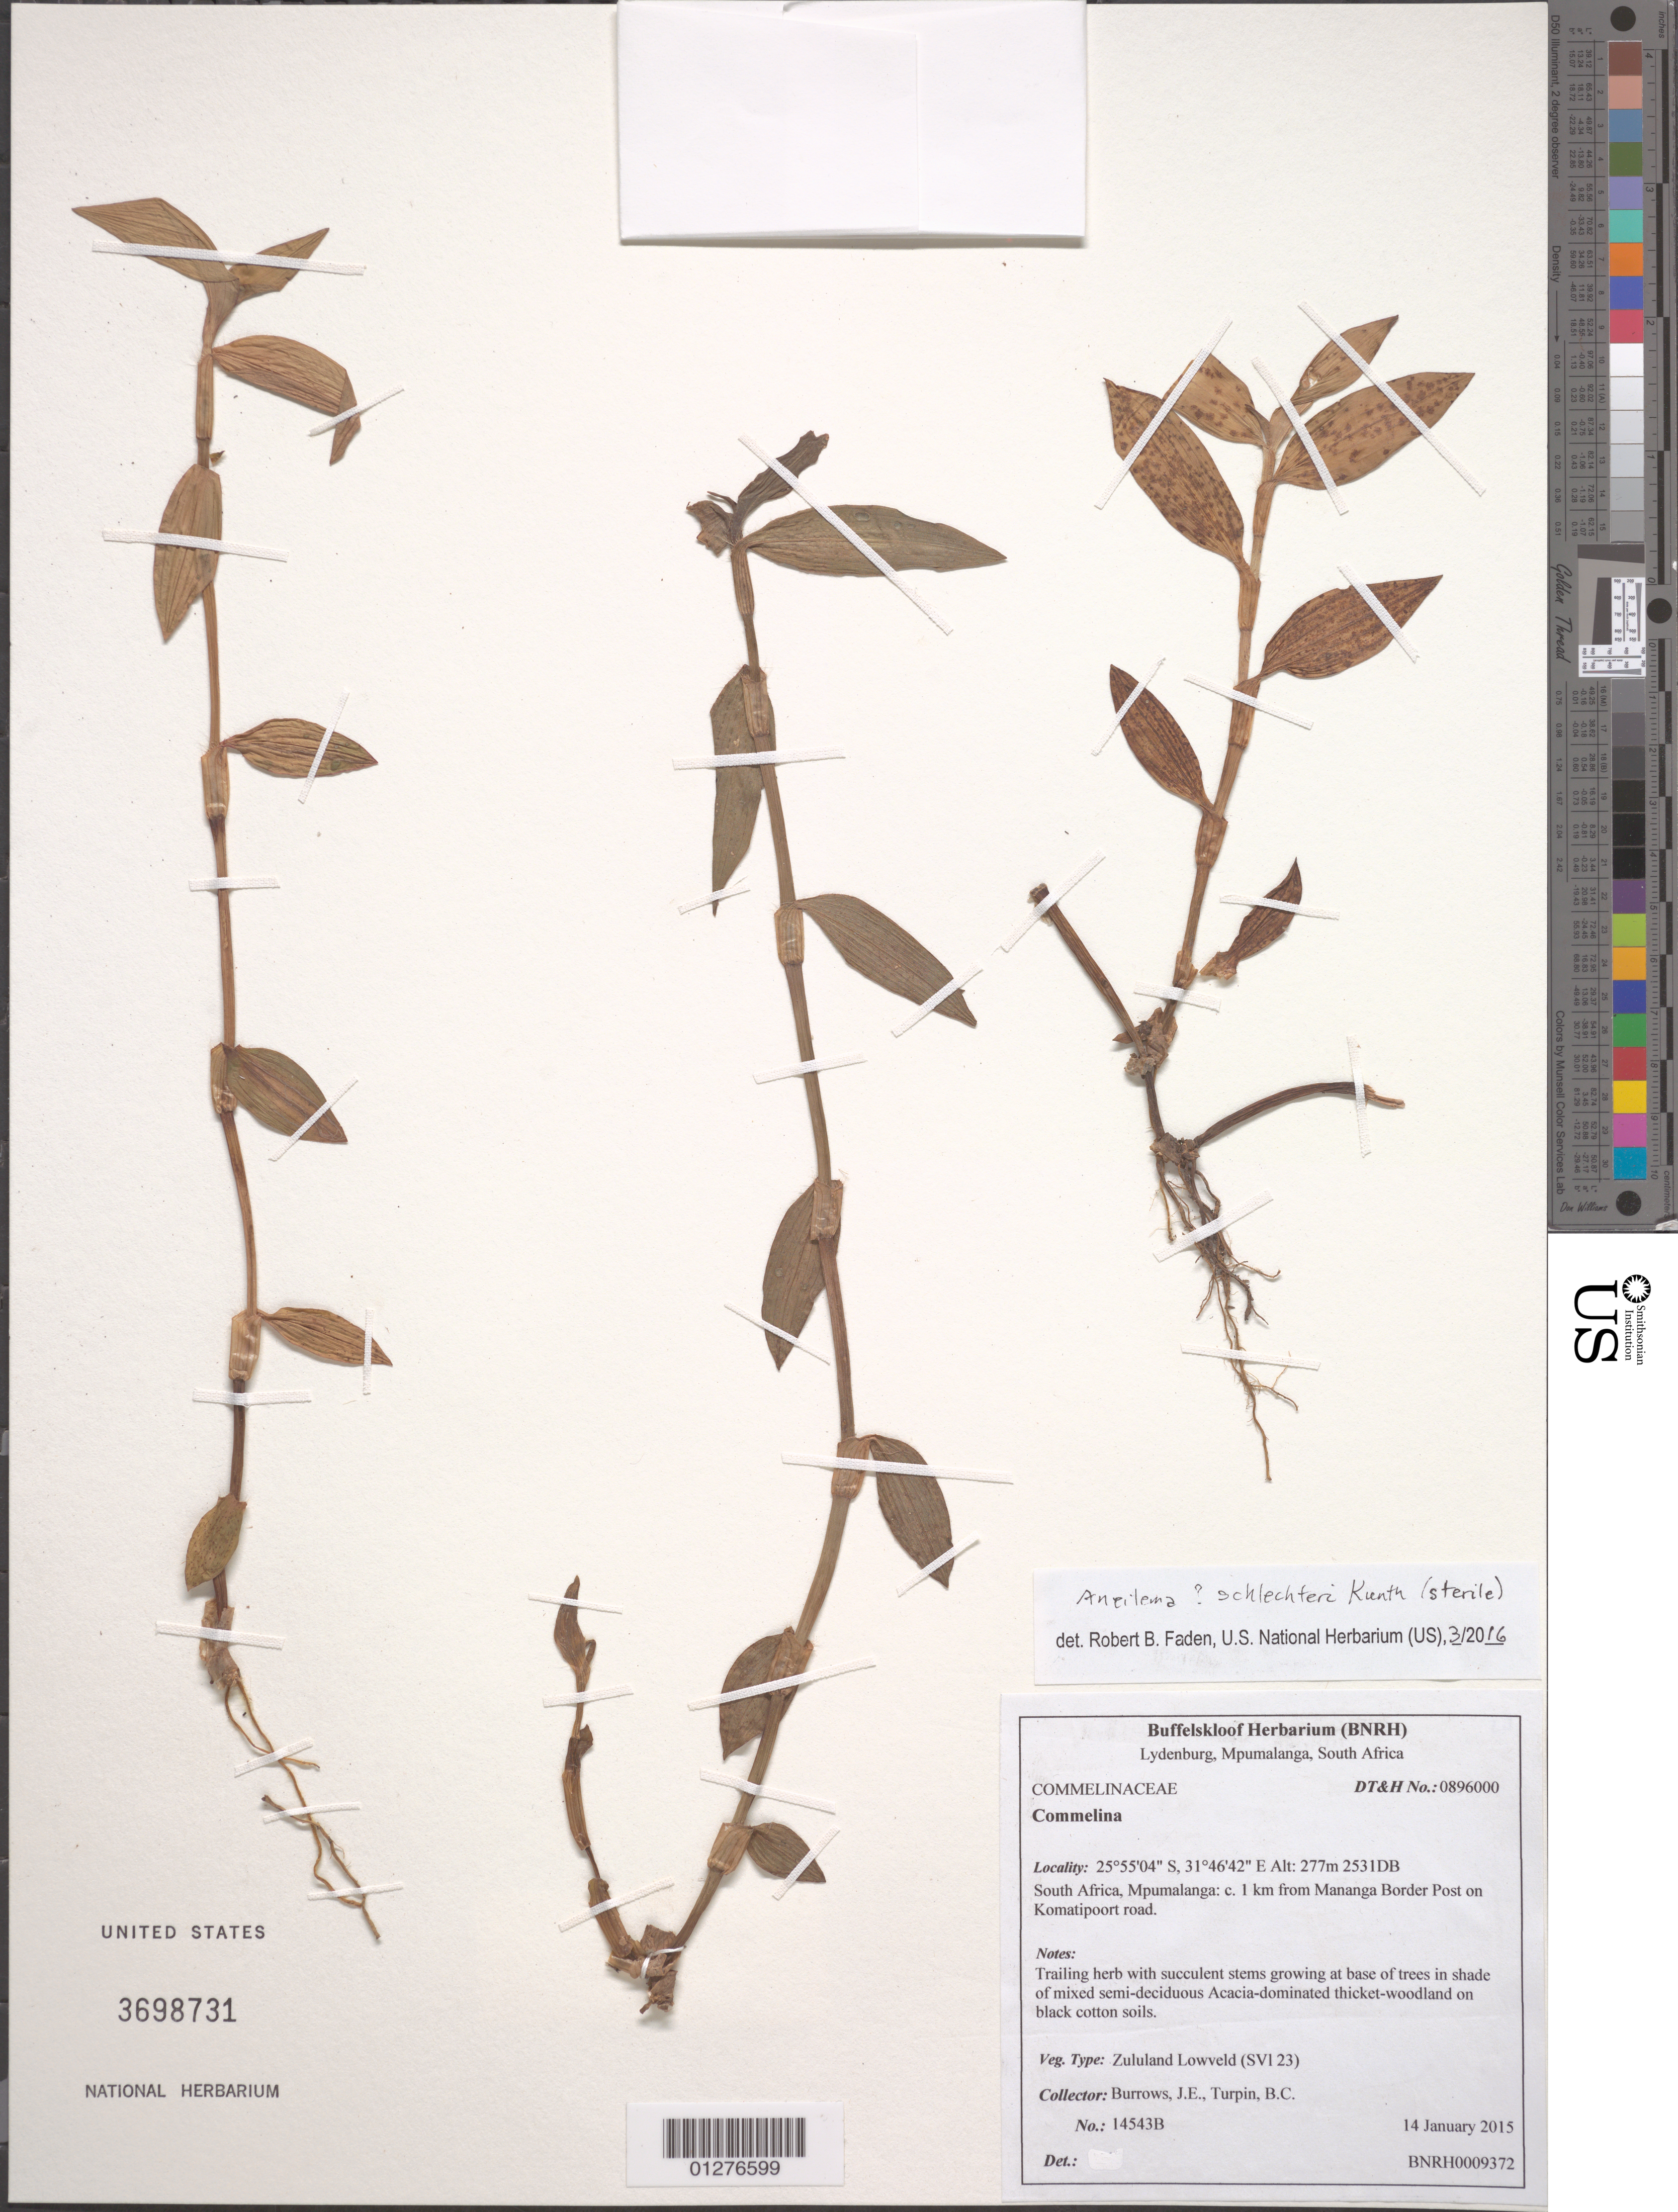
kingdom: Plantae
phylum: Tracheophyta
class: Liliopsida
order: Commelinales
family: Commelinaceae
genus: Aneilema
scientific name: Aneilema schlechteri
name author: Kunth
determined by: Faden, Robert B., (US), Smithsonian Institution - National Museum of Natural History (UNITED STATES)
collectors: J. Burrows & B. C. Turpin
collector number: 14543B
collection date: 2015-01-14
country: South Africa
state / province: Mpumalanga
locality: c. 1 km from Mananga Border Post on Komatipoort road.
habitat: growing at base of trees in shade of mixed semi-deciduous Acacia-dominated thicket-woodland on black cotton soils.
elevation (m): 277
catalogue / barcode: US 3698731